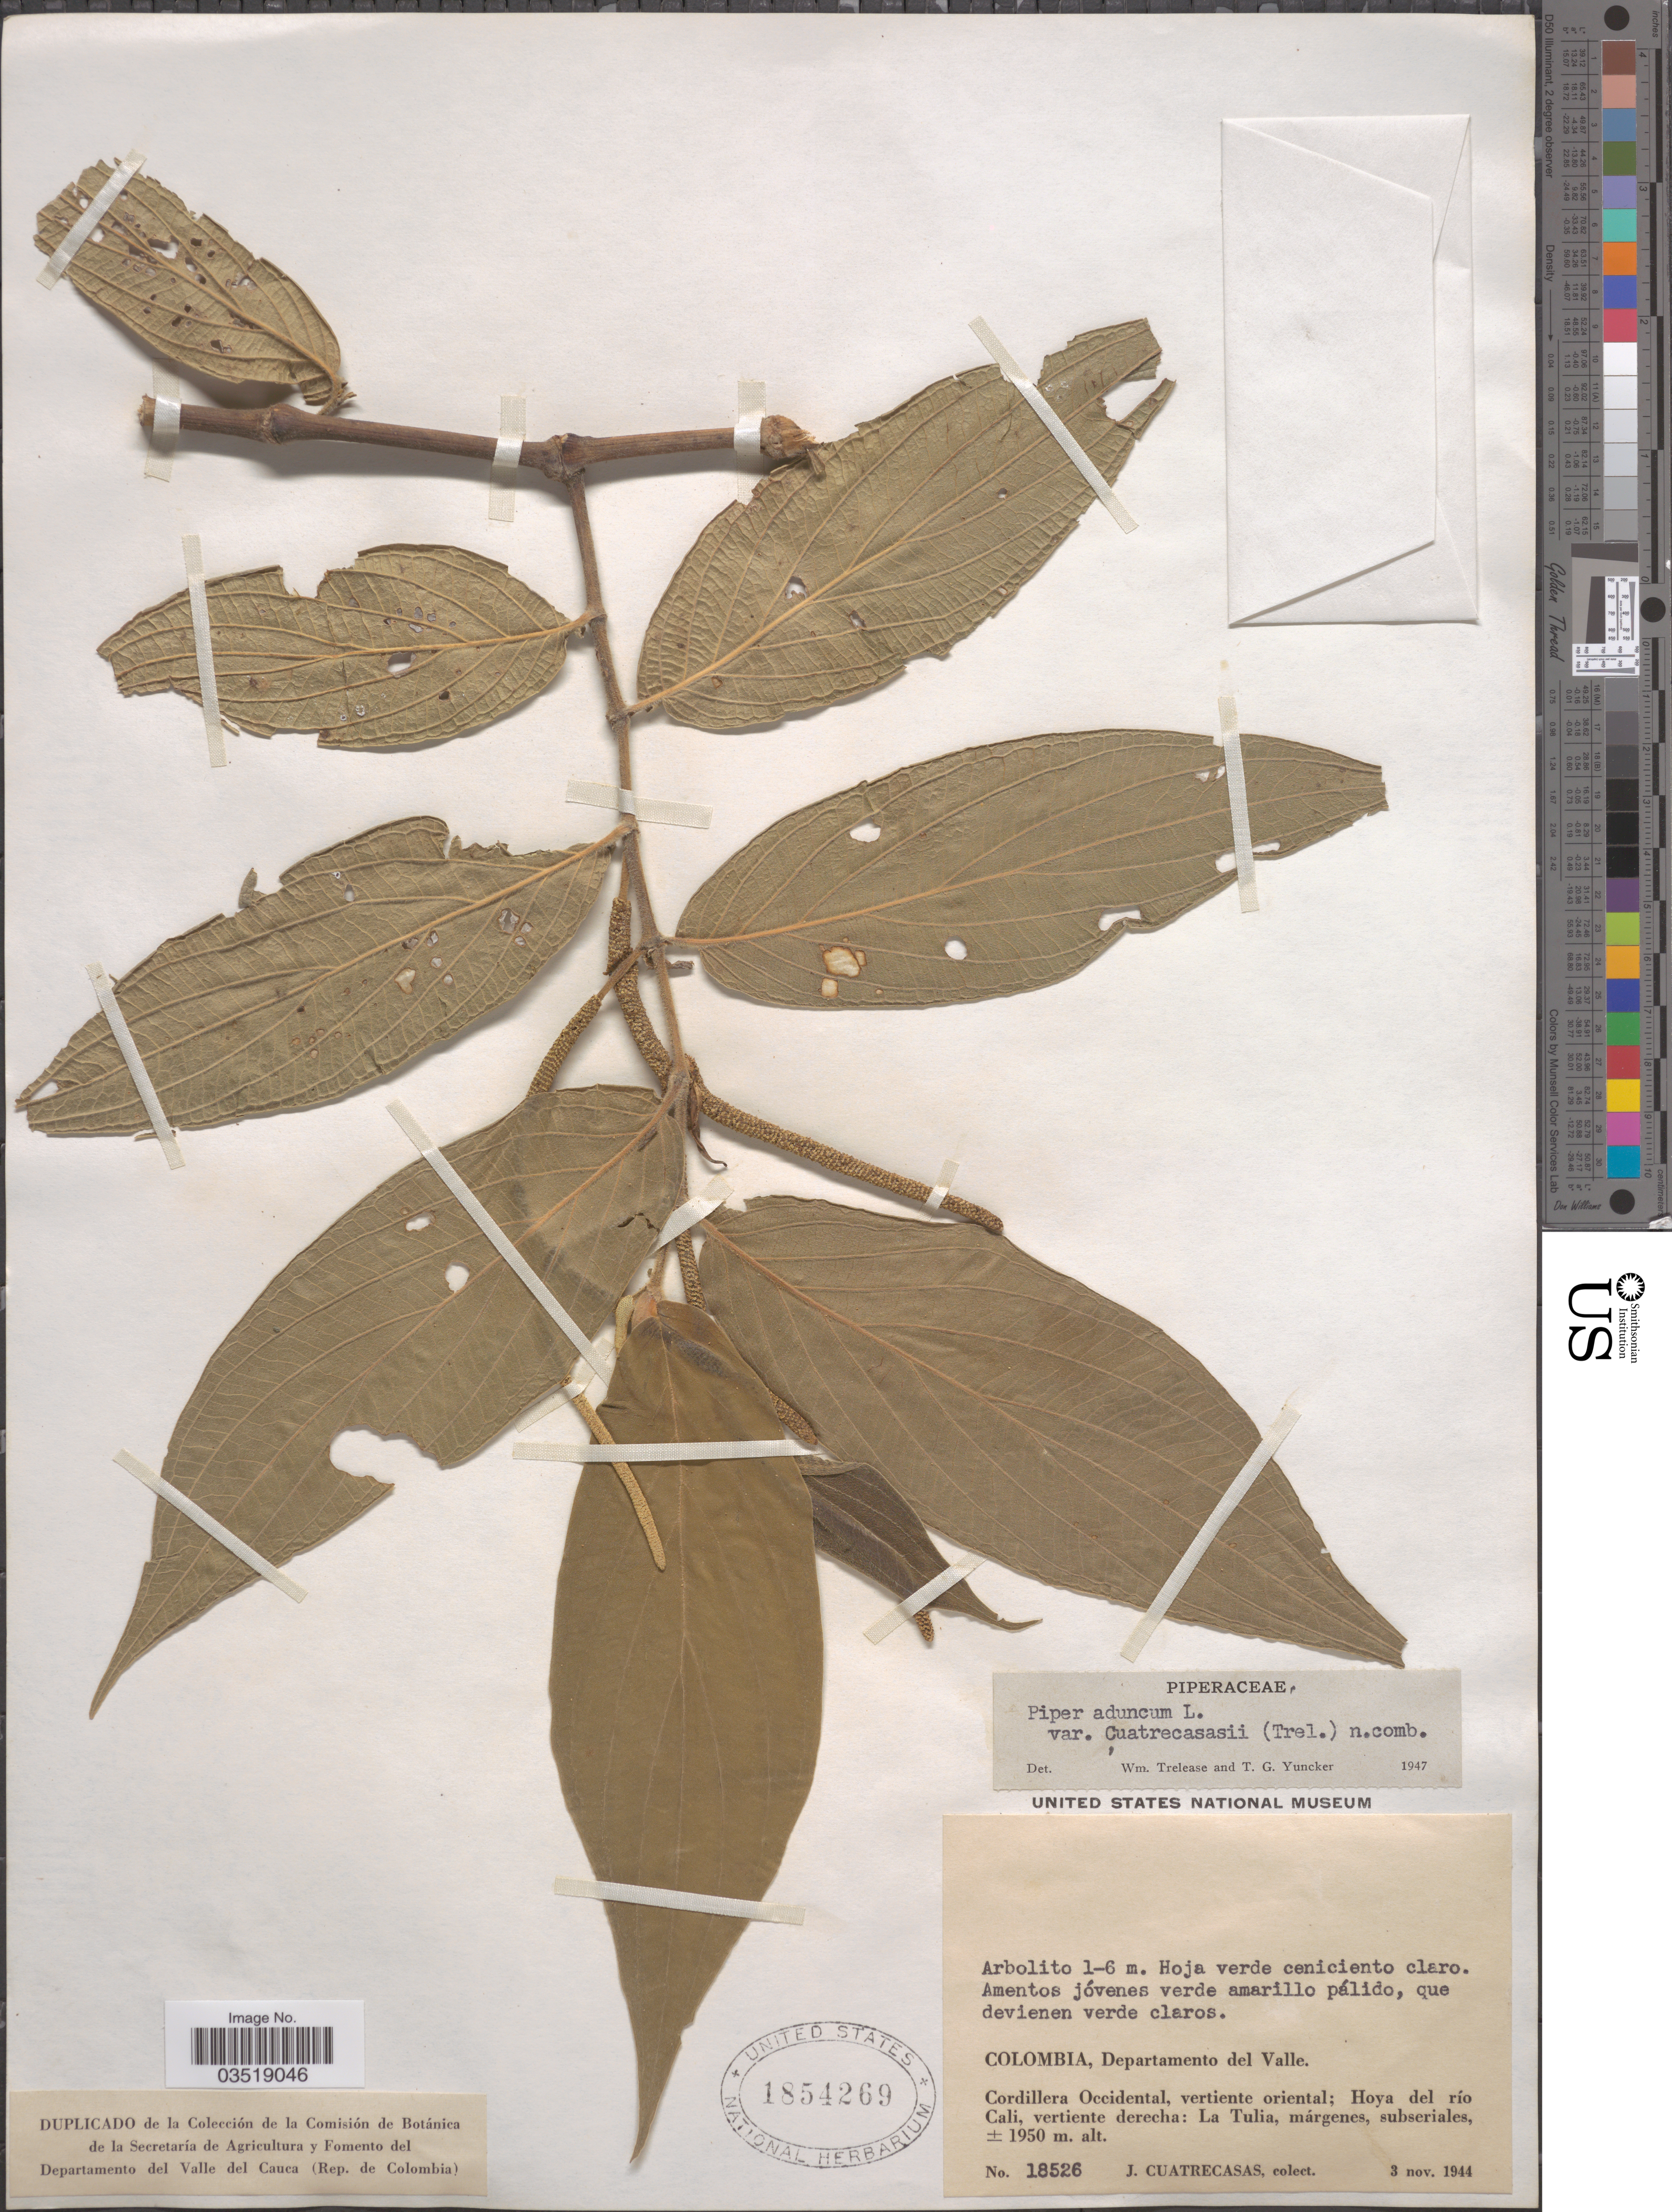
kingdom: Plantae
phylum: Tracheophyta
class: Magnoliopsida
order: Piperales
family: Piperaceae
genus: Piper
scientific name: Piper aduncum var. cordulatum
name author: L.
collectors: J. Cuatrecasas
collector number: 18526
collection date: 1944-11-03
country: Colombia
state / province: Valle del Cauca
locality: Departamento del Valle. Cordillera Occidental, vertiente oriental; Hoya del río Cali, vertiente derecha: La Tulia.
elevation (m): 1950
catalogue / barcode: US 1854269